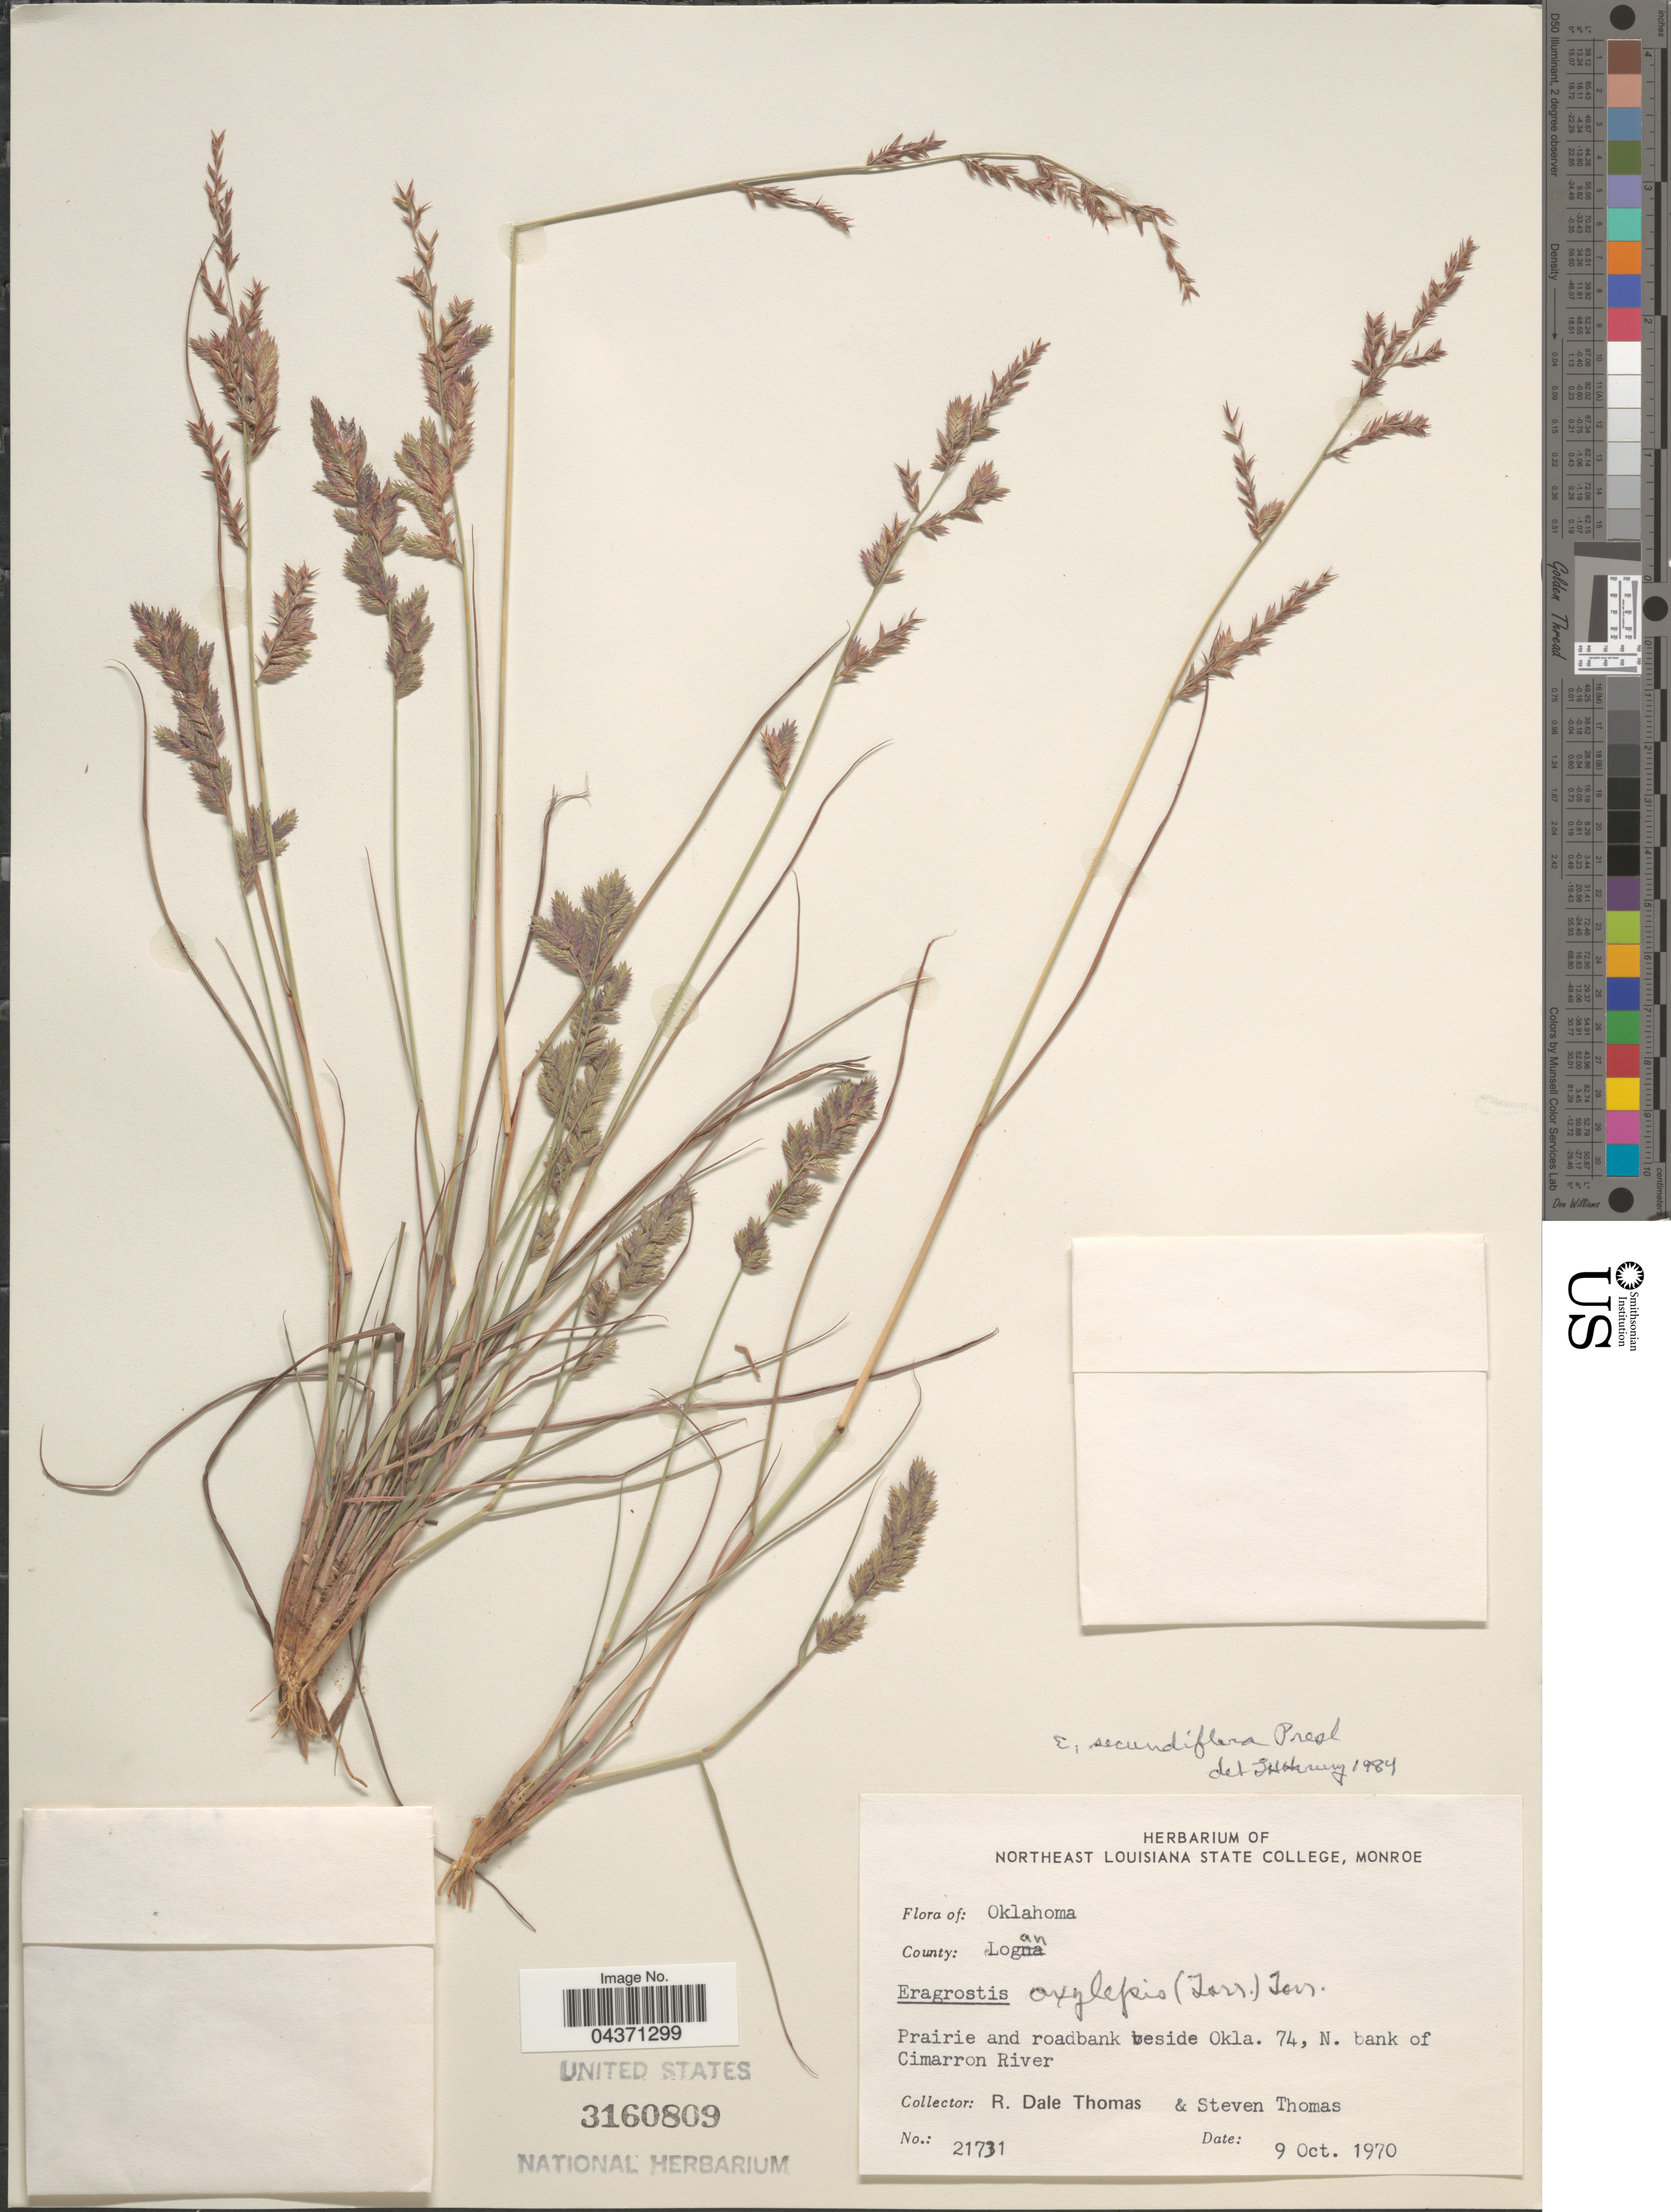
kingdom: Plantae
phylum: Tracheophyta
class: Liliopsida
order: Poales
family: Poaceae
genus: Eragrostis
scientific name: Eragrostis secundiflora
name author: J. Presl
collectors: R. Thomas & S. D. Thomas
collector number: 21731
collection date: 1970-10-09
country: United States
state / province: Oklahoma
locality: County: Logan. Prairie and roadbank beside Okla. 74, N. bank of Cimarron River.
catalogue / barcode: US 3160809